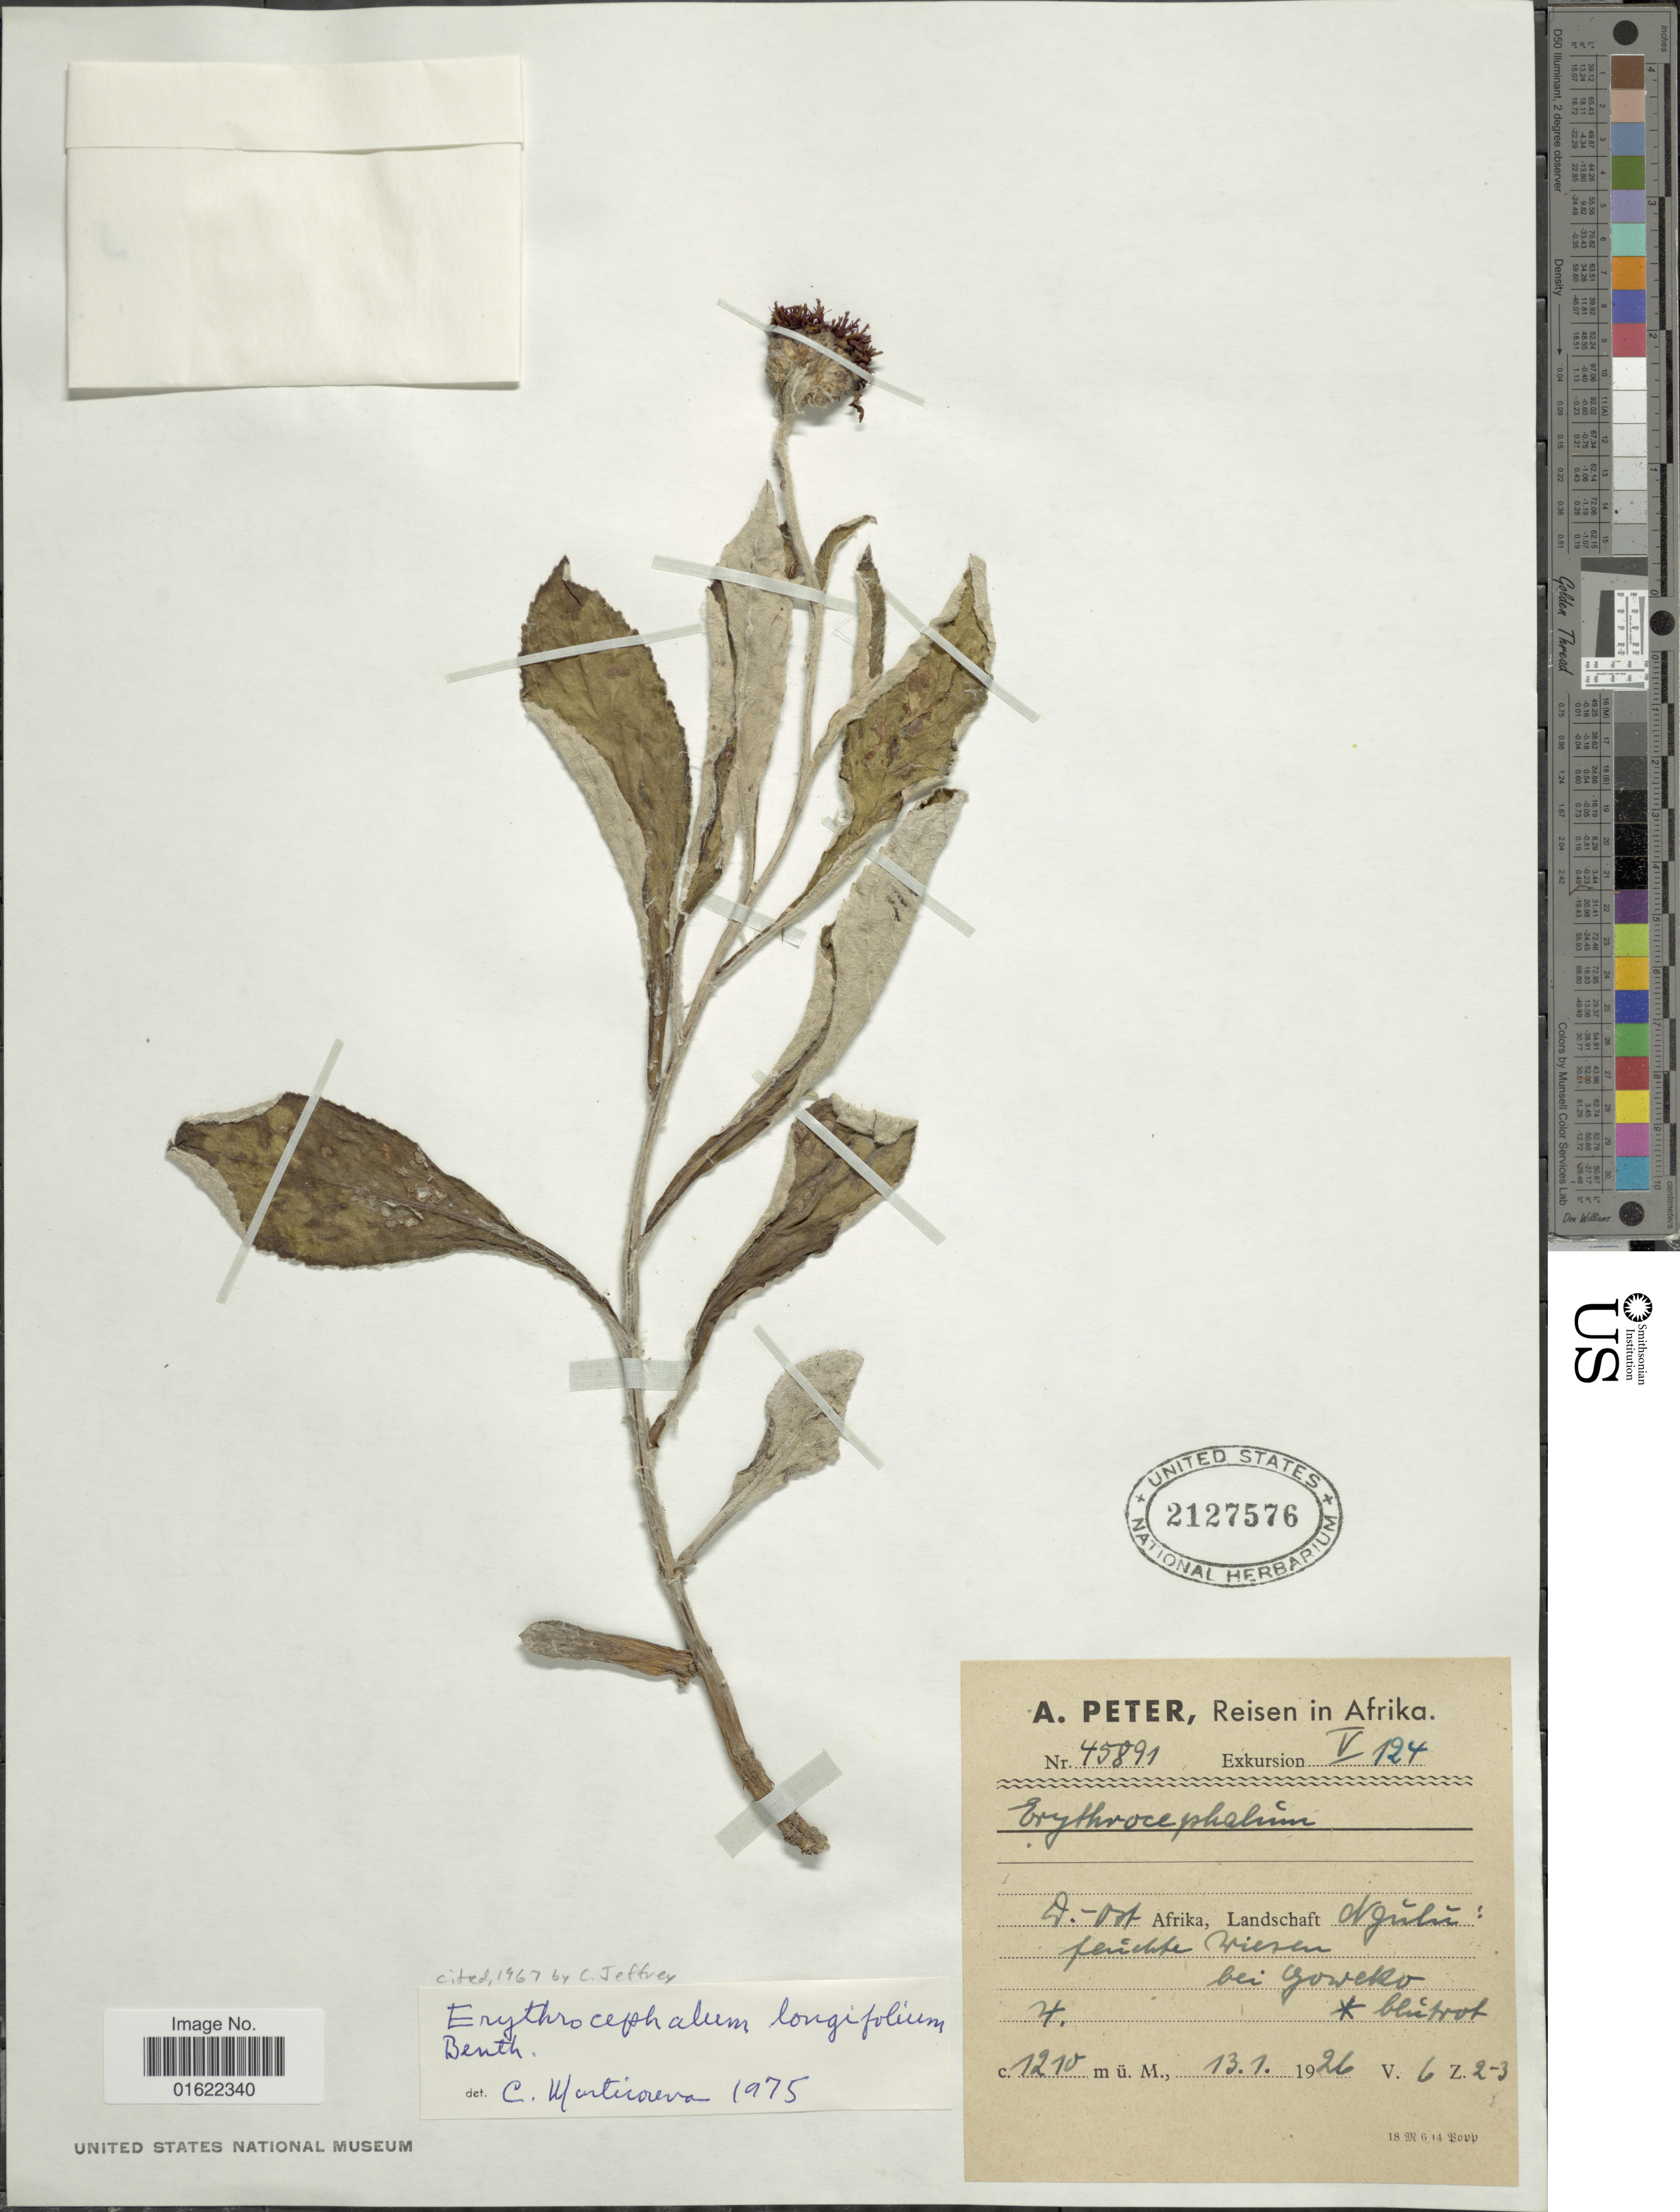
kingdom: Plantae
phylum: Tracheophyta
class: Magnoliopsida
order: Asterales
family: Asteraceae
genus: Erythrocephalum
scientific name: Erythrocephalum longifolium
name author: Benth. ex Oliv.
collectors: A. Peter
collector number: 45891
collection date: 1926-01-13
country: Tanzania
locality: Ngulu, bei Goweko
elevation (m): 1210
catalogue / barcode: US 2127576